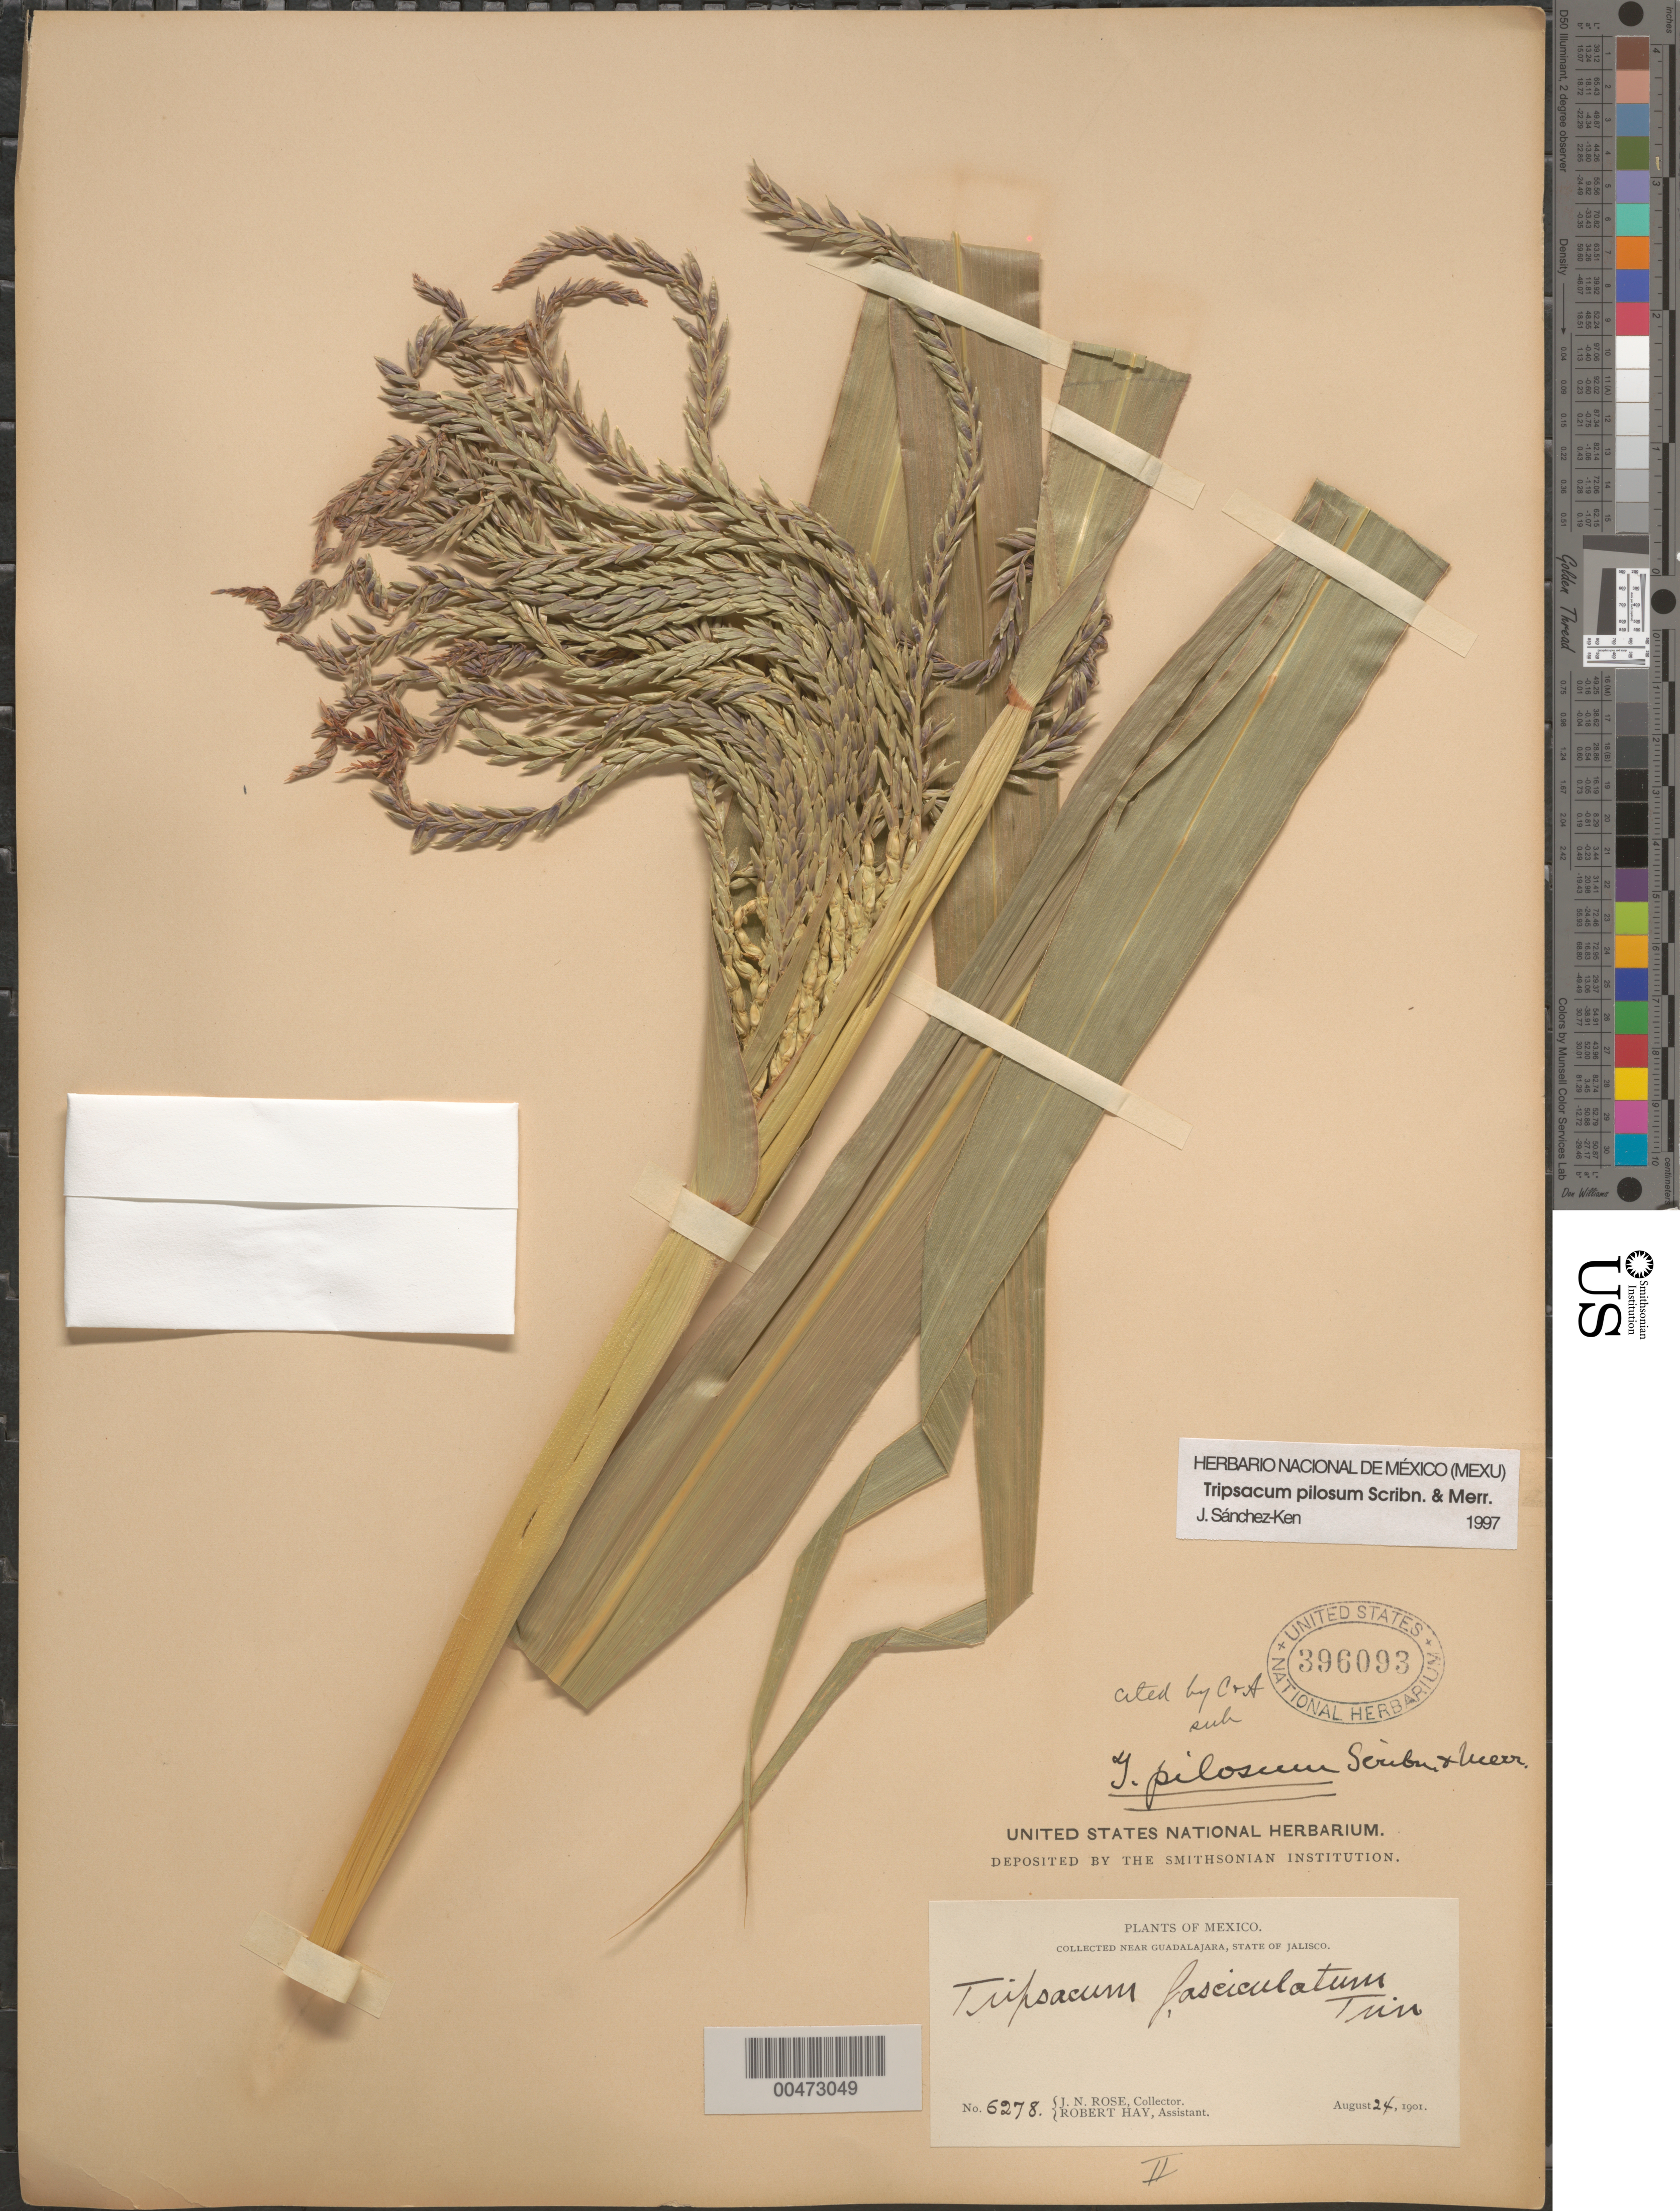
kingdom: Plantae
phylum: Tracheophyta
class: Liliopsida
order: Poales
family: Poaceae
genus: Tripsacum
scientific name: Tripsacum pilosum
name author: Scribn. & Merr.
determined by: Sánchez-Ken, J. G.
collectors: J. N. Rose & R. H. Hay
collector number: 6278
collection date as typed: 24 Aug 1901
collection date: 1901-08-24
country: Mexico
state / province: Jalisco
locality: Near Guadalajara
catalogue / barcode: US 396093